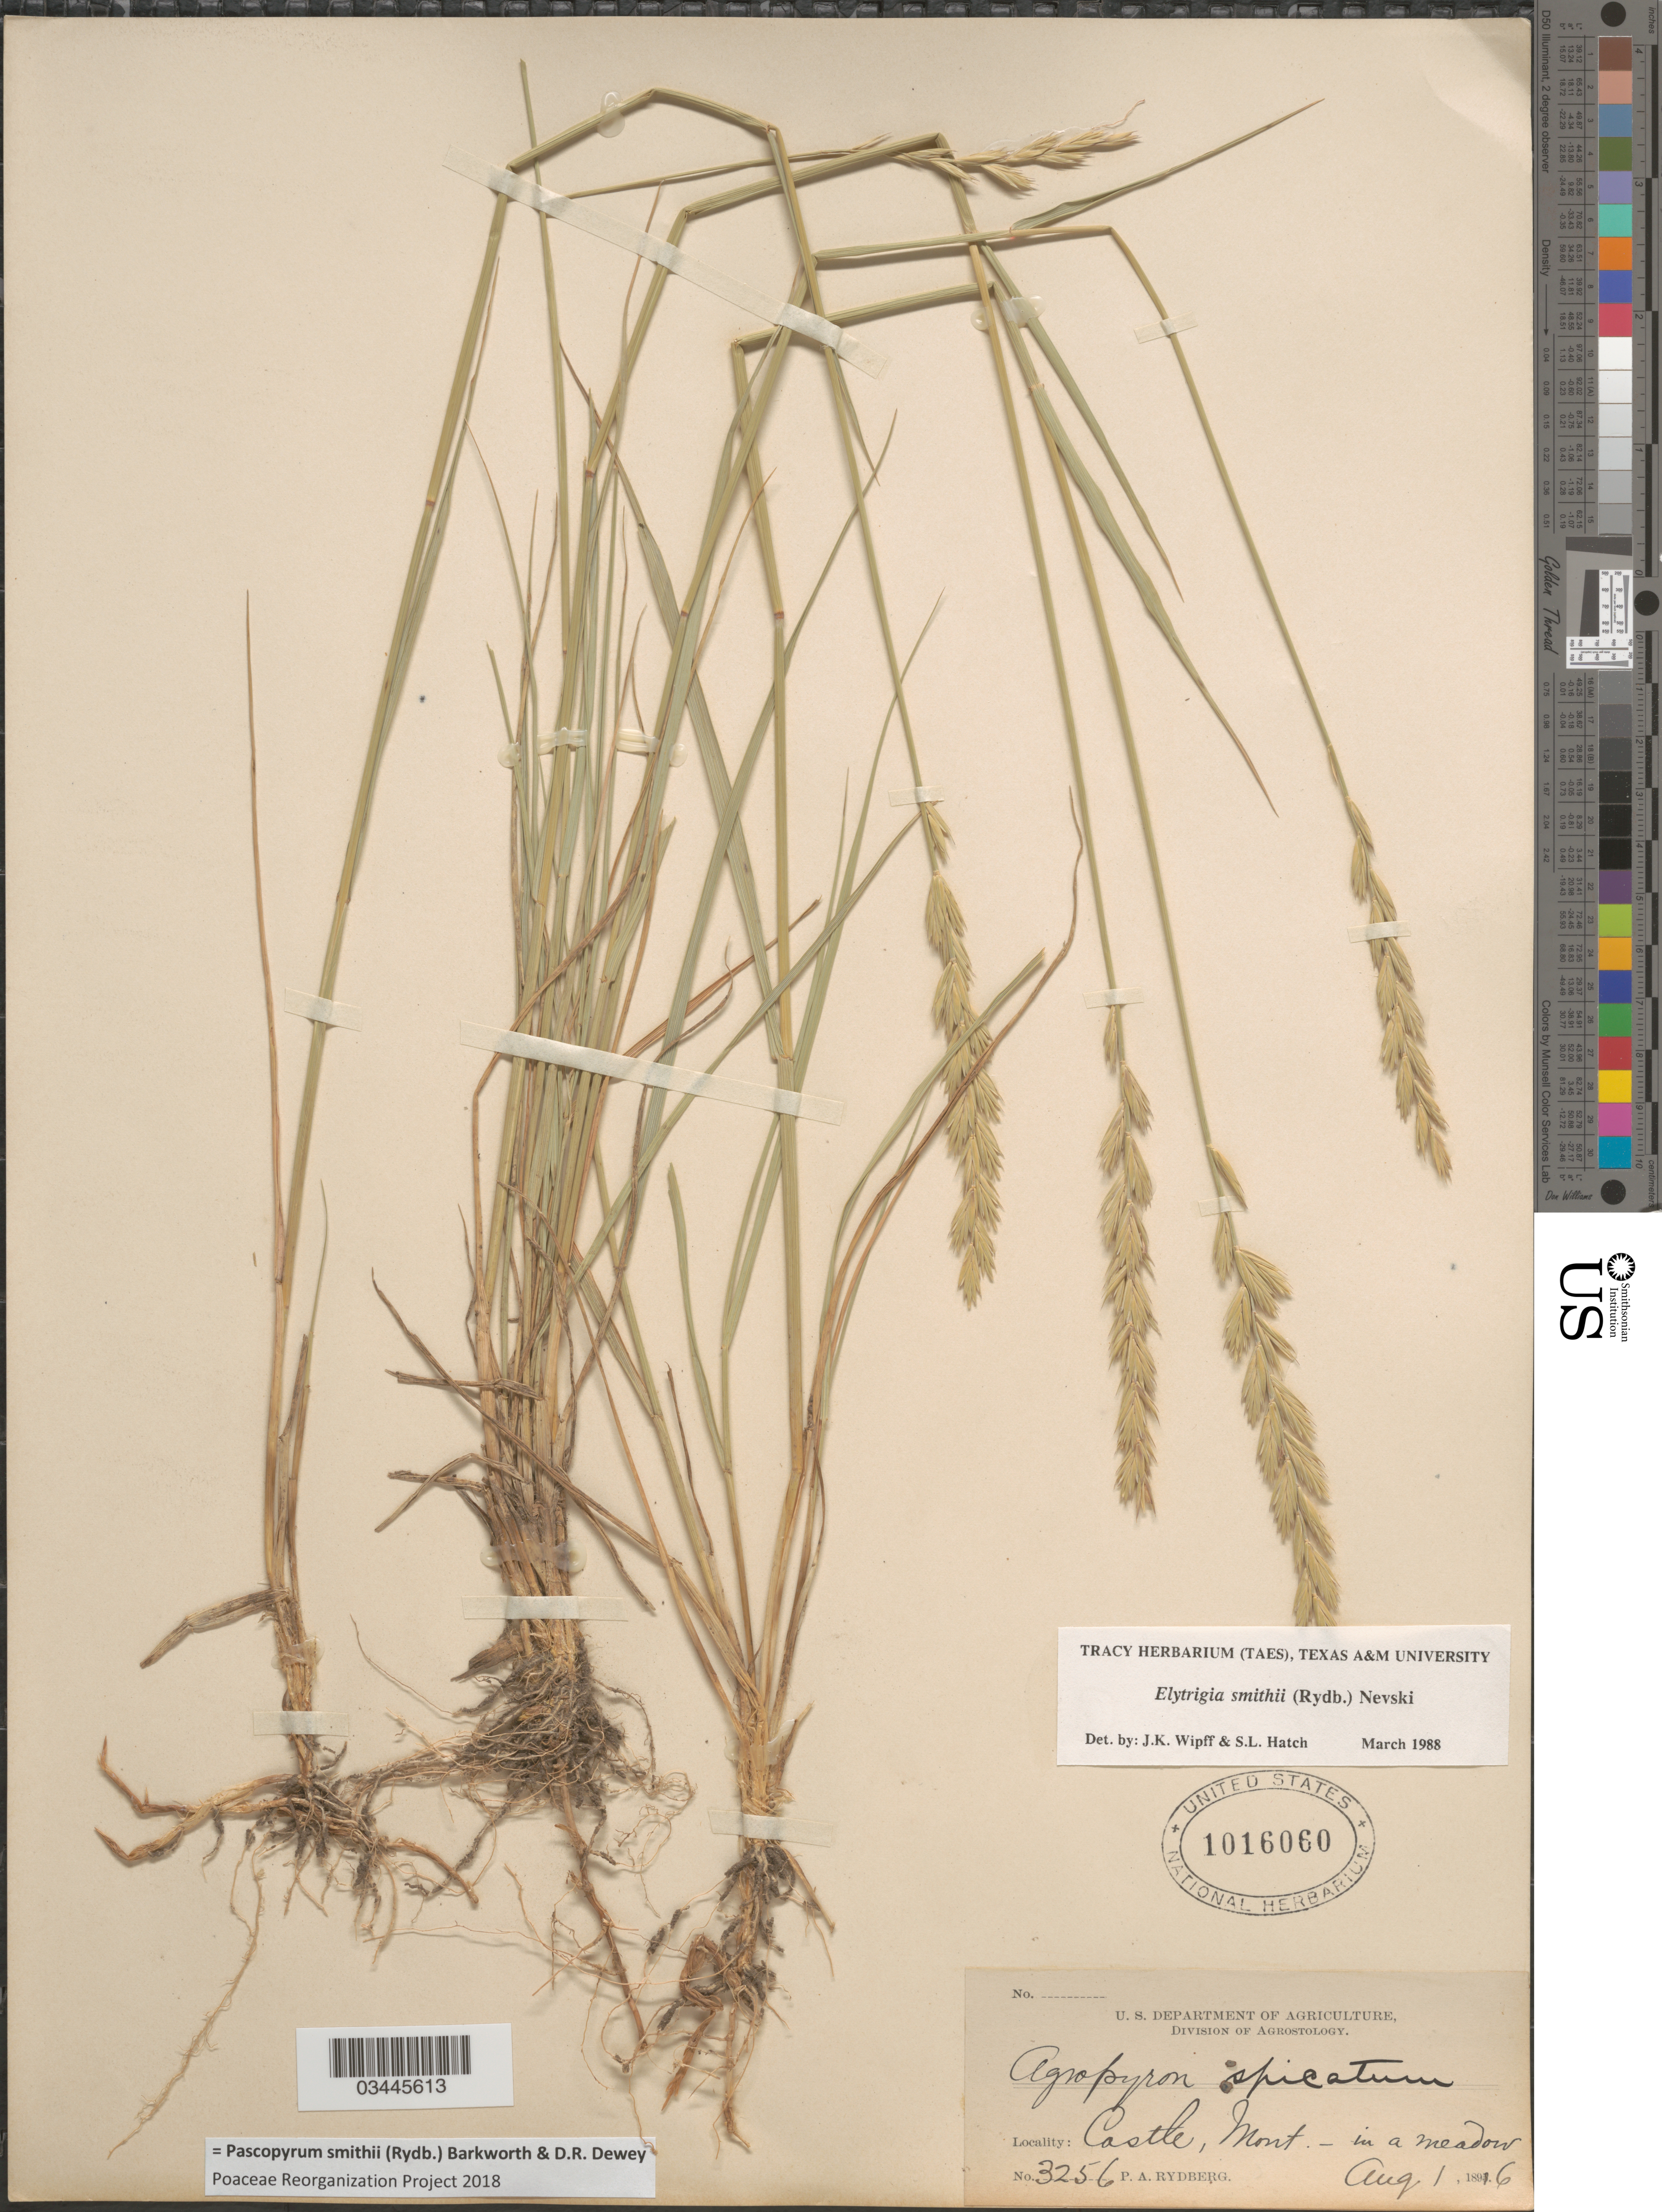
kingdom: Plantae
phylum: Tracheophyta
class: Liliopsida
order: Poales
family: Poaceae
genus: Pascopyrum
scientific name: Pascopyrum smithii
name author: (Rydb.) Barkworth & Dewey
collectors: P. A. Rydberg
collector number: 3256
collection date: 1896-08-01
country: United States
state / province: Montana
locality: Castle.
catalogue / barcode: US 1016060